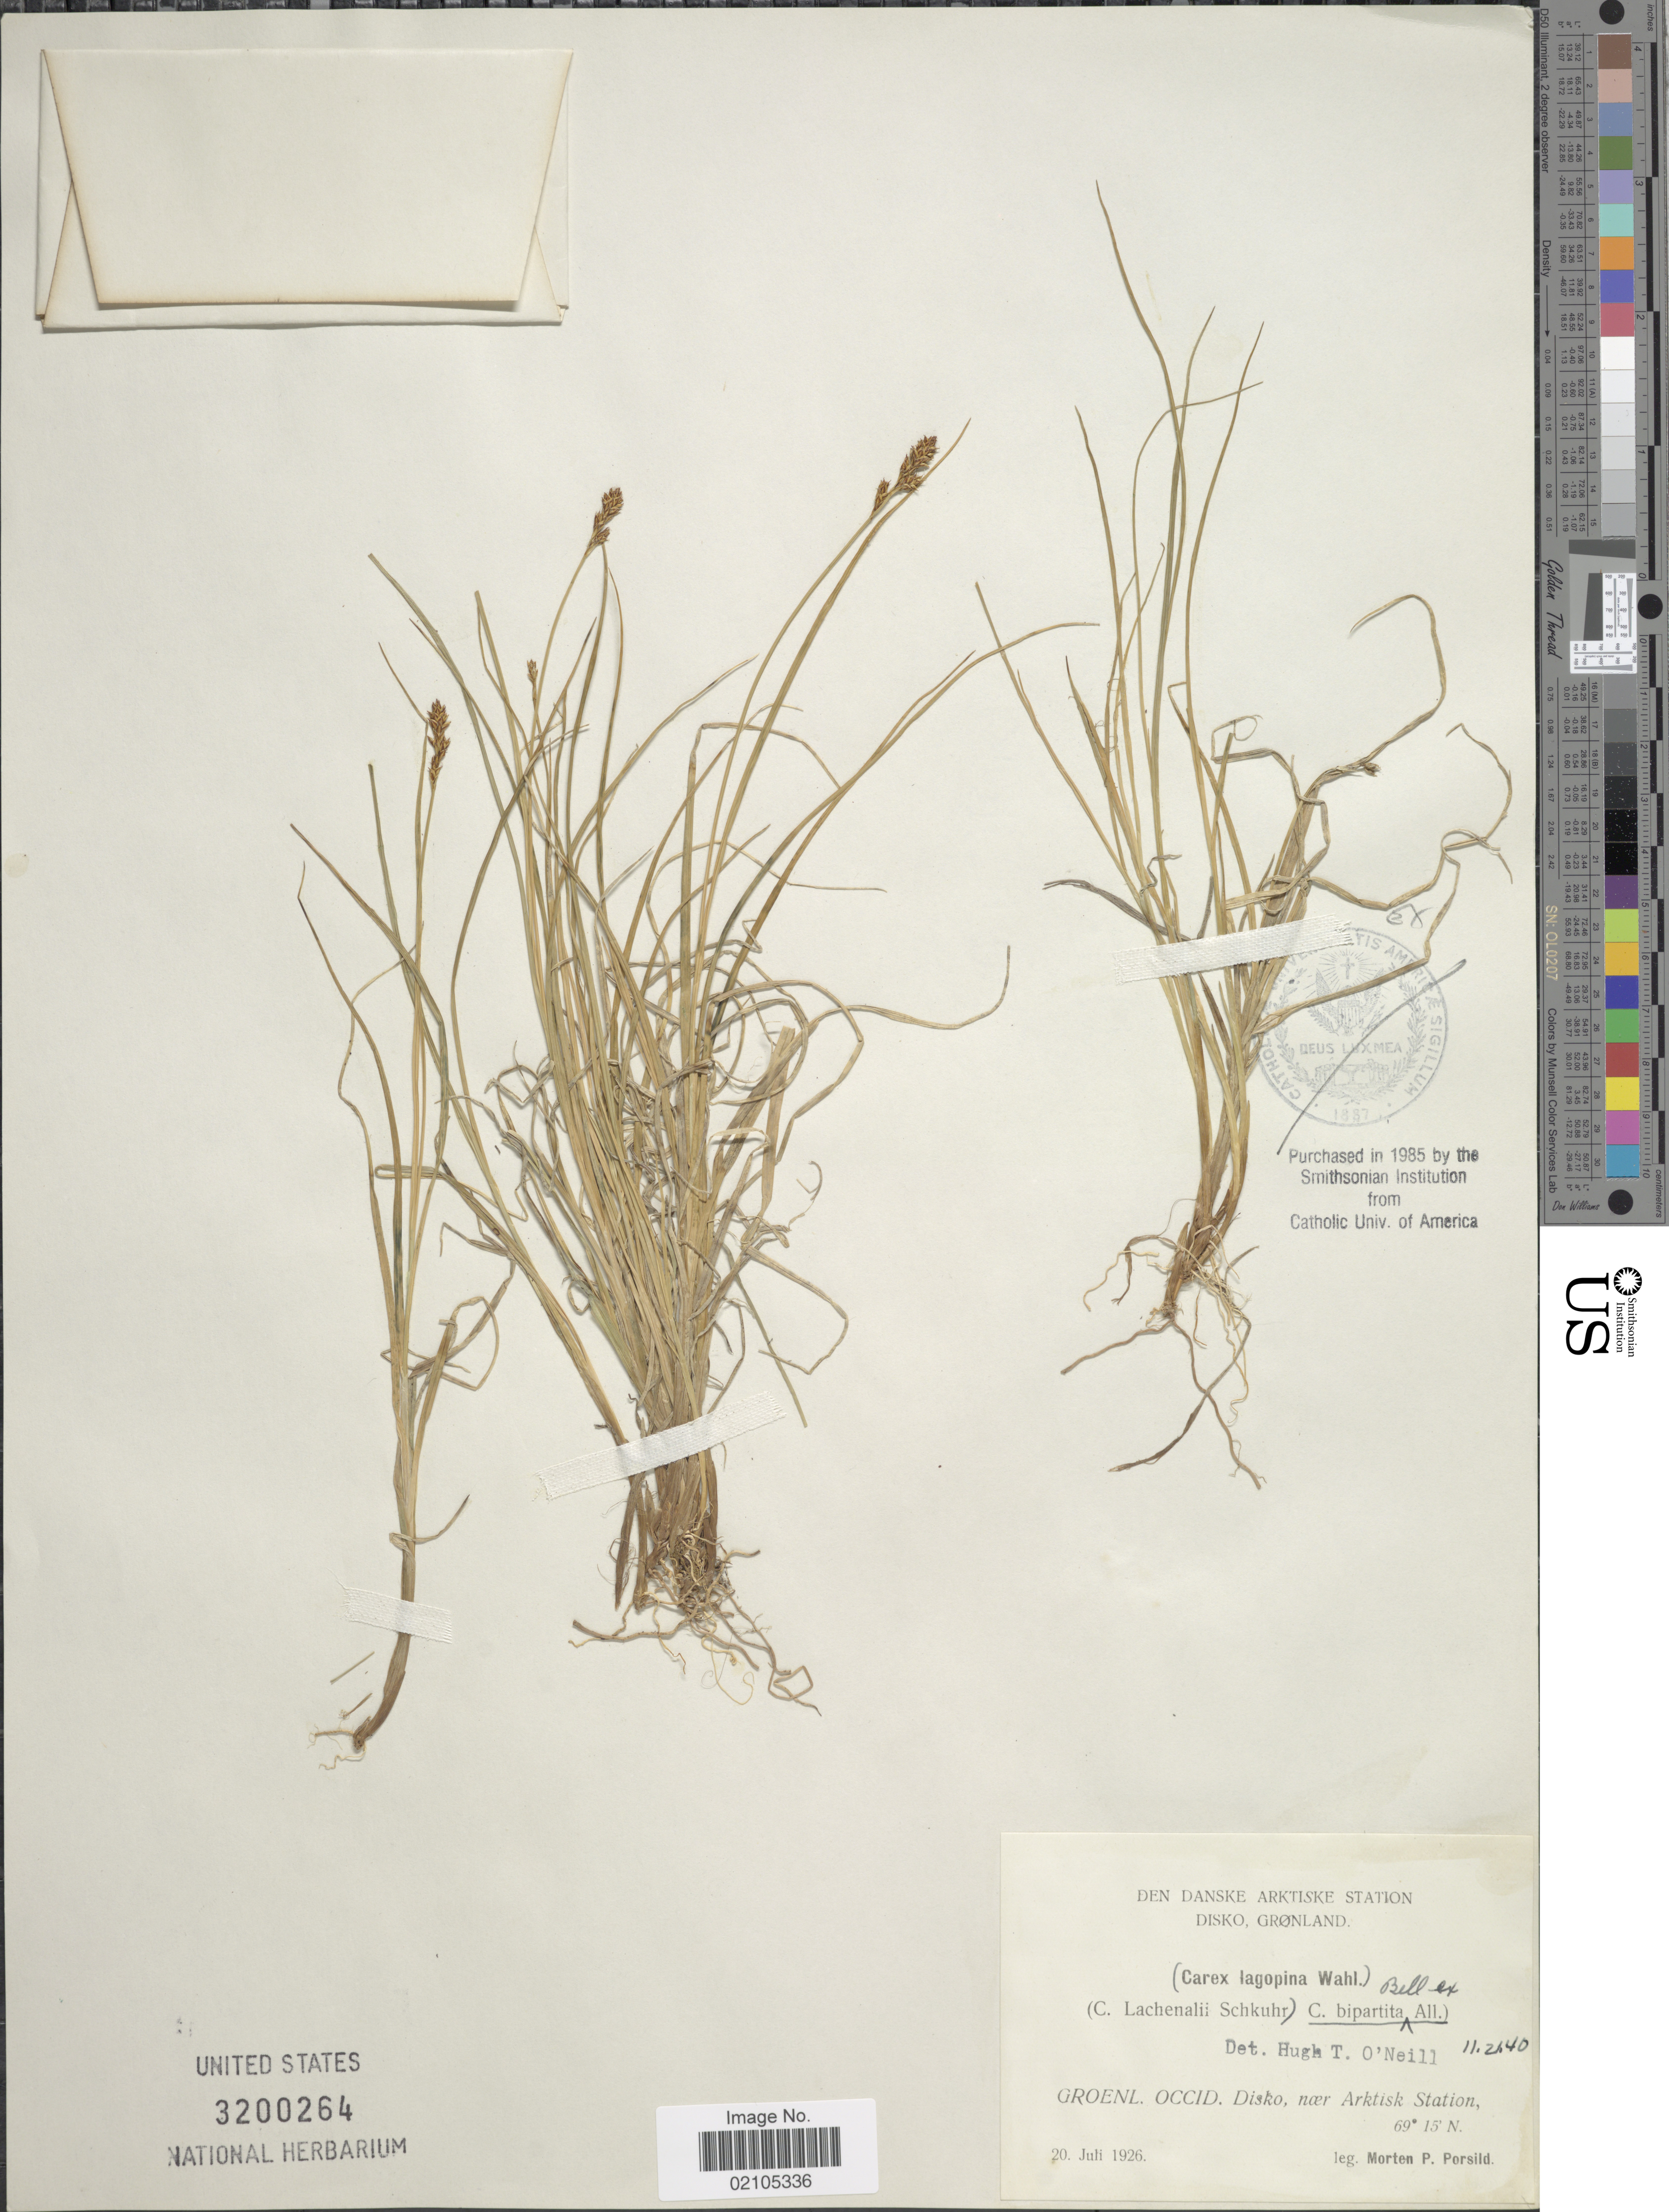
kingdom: Plantae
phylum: Tracheophyta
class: Liliopsida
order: Poales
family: Cyperaceae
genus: Carex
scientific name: Carex lachenalii subsp. lachenalii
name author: Schkuhr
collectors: M. P. Porsild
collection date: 1926-07-20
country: Greenland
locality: Groenl. Occid. Disko, near Arktisk Station.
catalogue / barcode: US 3200264